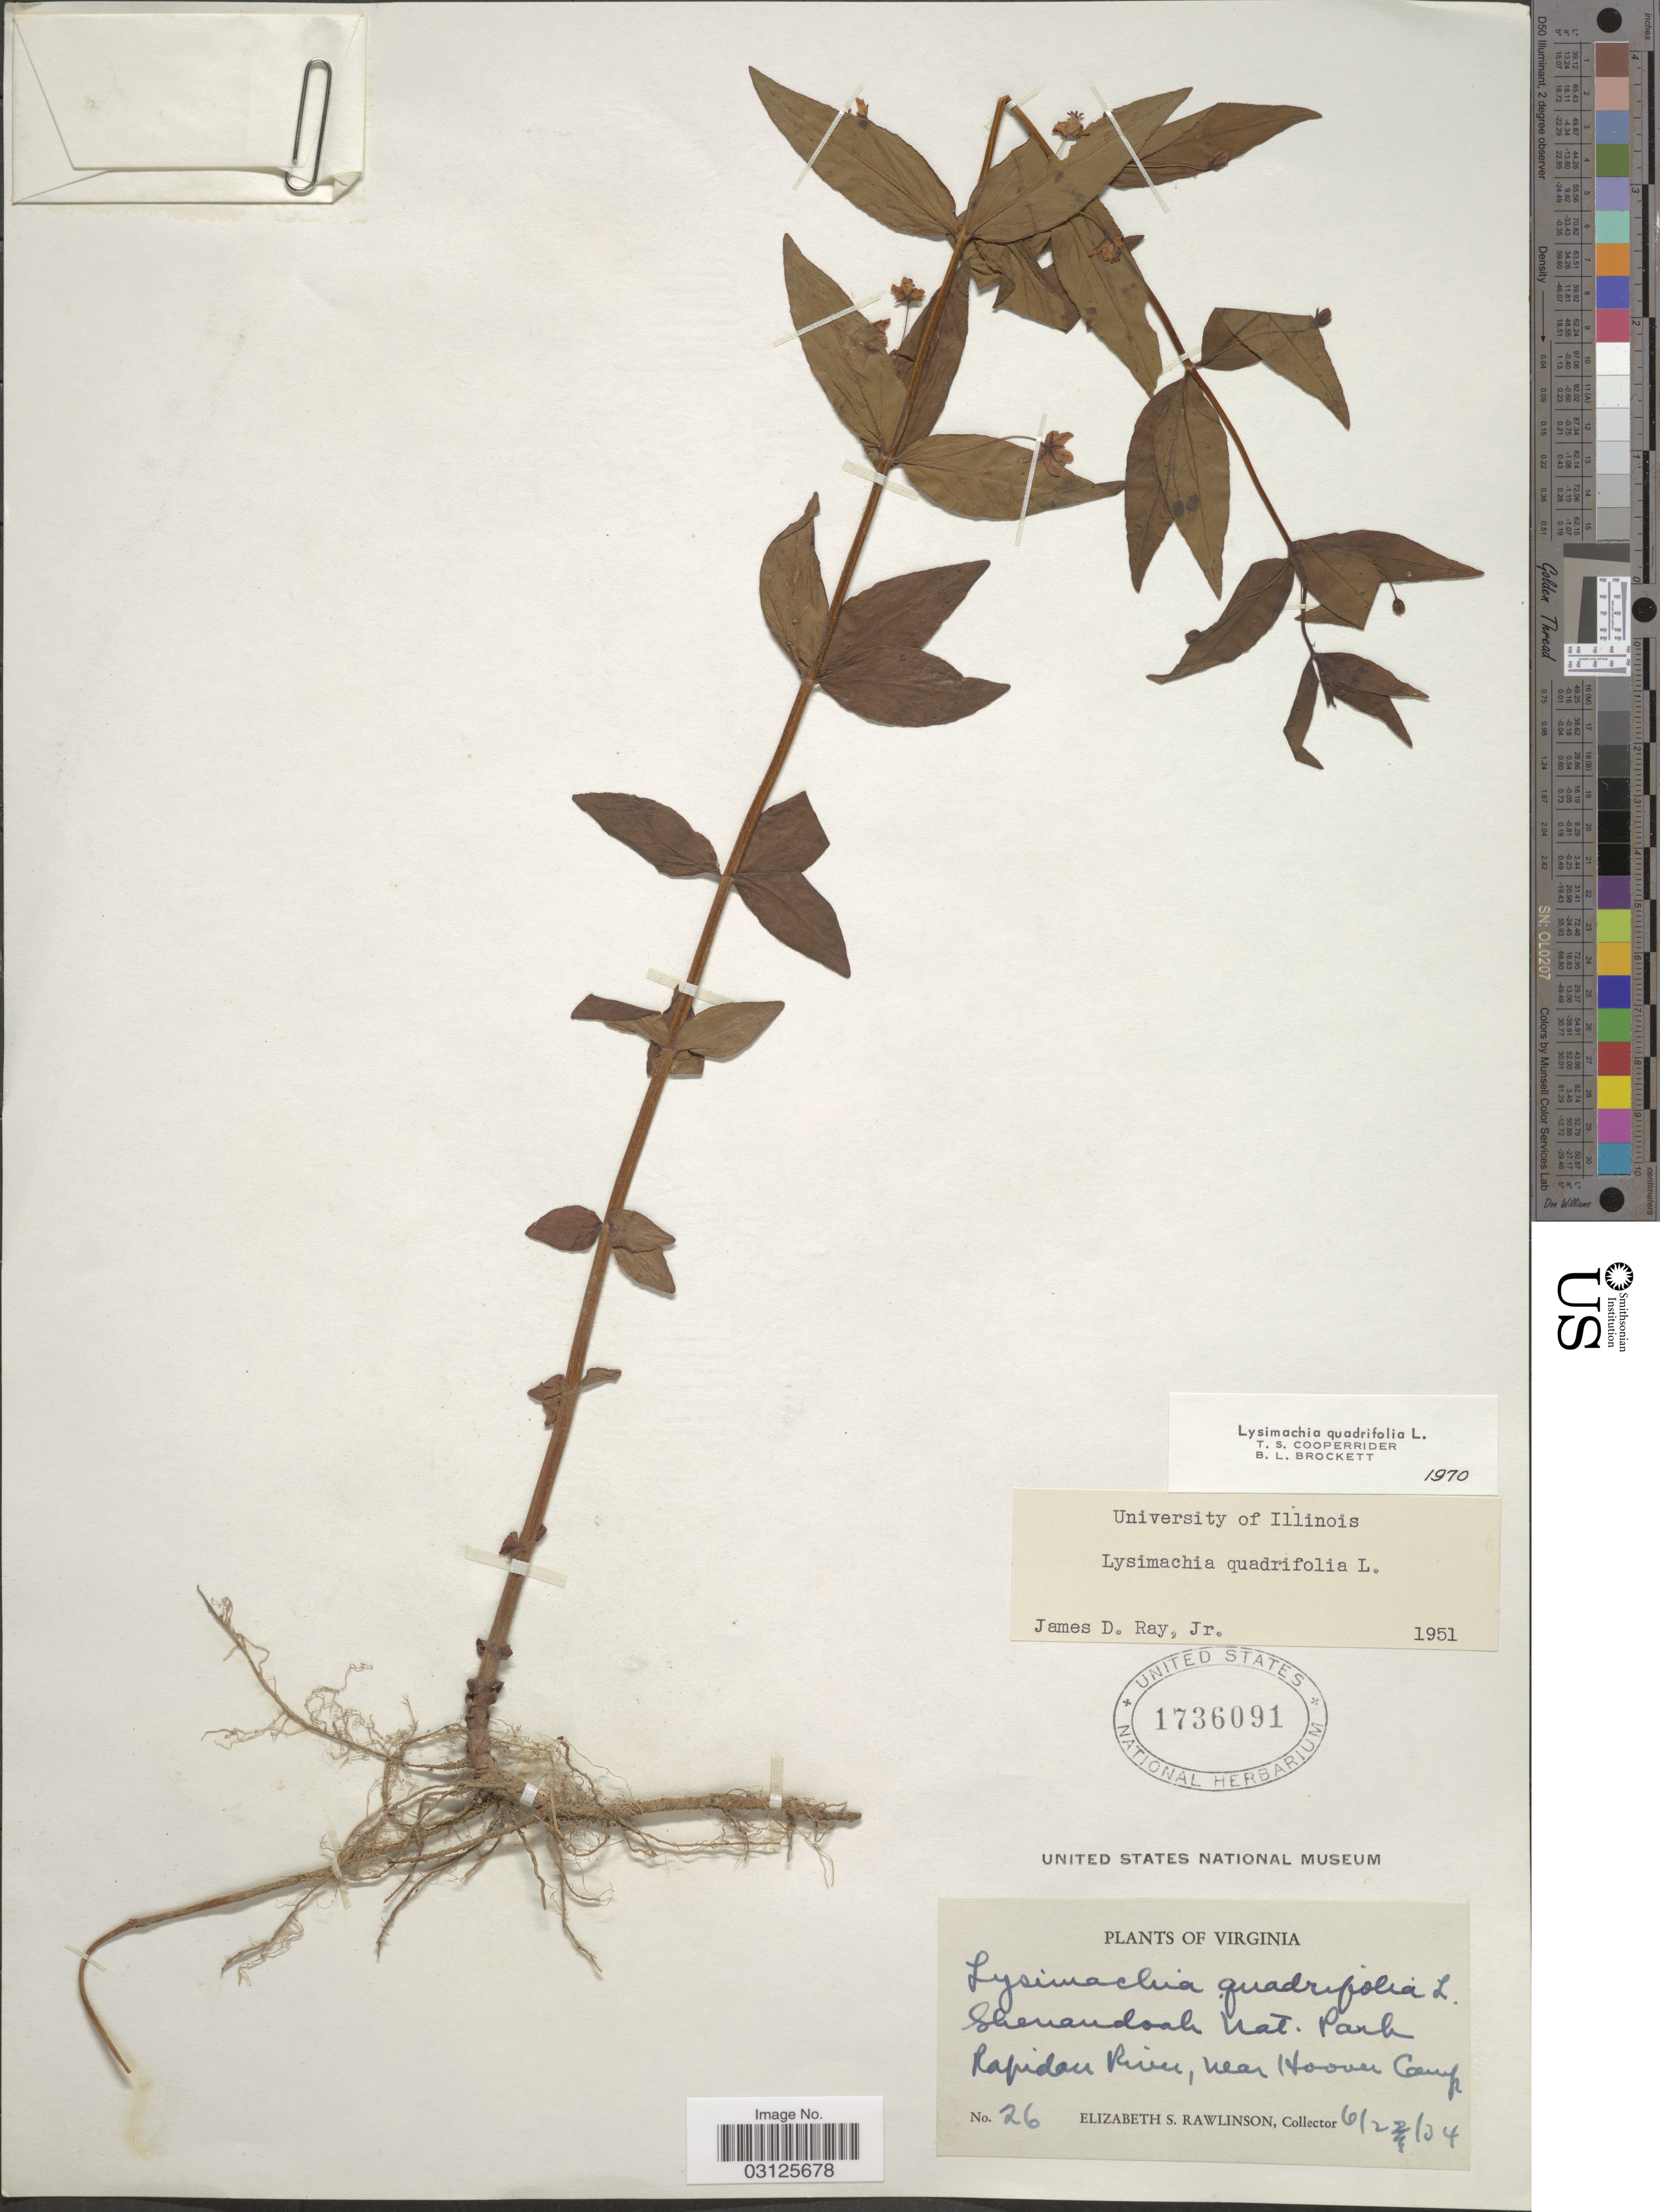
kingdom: Plantae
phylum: Tracheophyta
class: Magnoliopsida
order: Ericales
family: Primulaceae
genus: Lysimachia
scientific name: Lysimachia quadrifolia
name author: L.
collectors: E. S. Rawlinson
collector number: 26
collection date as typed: Transcribed d/m/y: 2/6/34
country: United States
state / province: Virginia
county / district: Madison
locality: Shenandoah Nat. Park, Rapidan River, near Hoover Camp.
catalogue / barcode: US 1736091